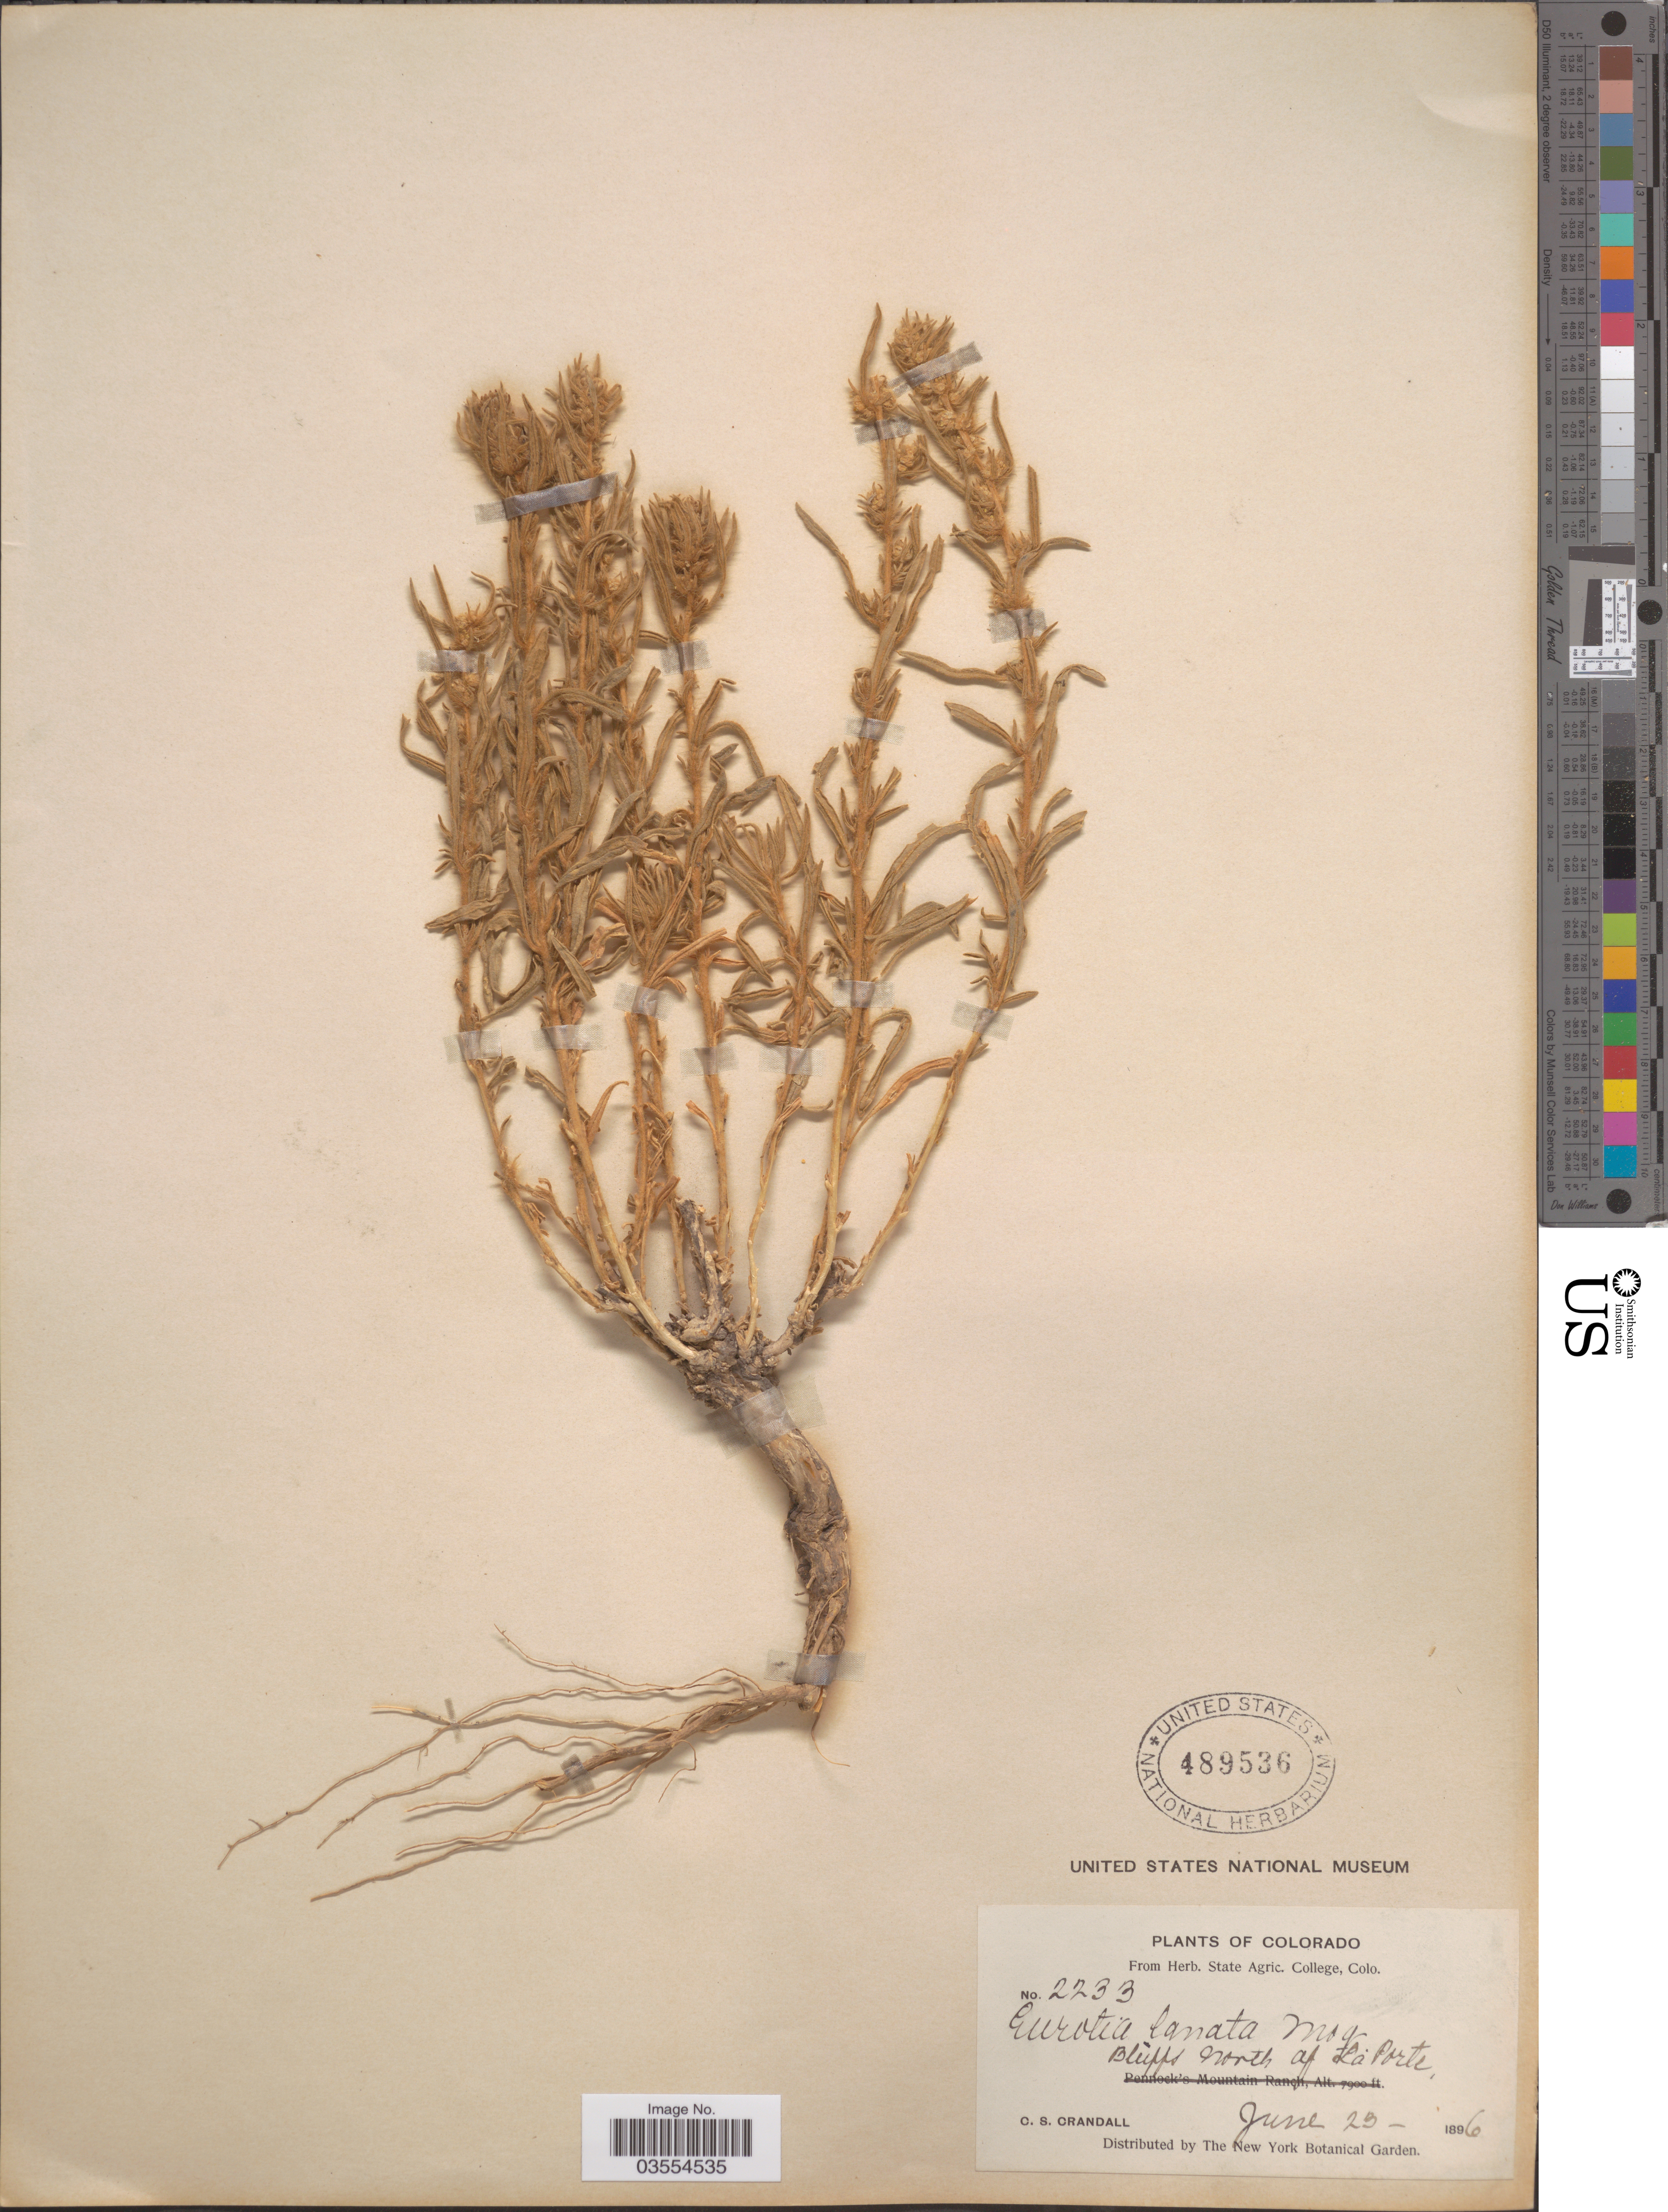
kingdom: Plantae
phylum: Tracheophyta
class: Magnoliopsida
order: Caryophyllales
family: Amaranthaceae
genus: Krascheninnikovia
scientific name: Krascheninnikovia lanata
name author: (Pursh) A. Meeuse & A.Smit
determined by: U.S. National Herbarium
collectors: C. Crandall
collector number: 2233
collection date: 1896-06-23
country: United States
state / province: Colorado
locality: Bluffs north of La Porte.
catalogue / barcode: US 489536